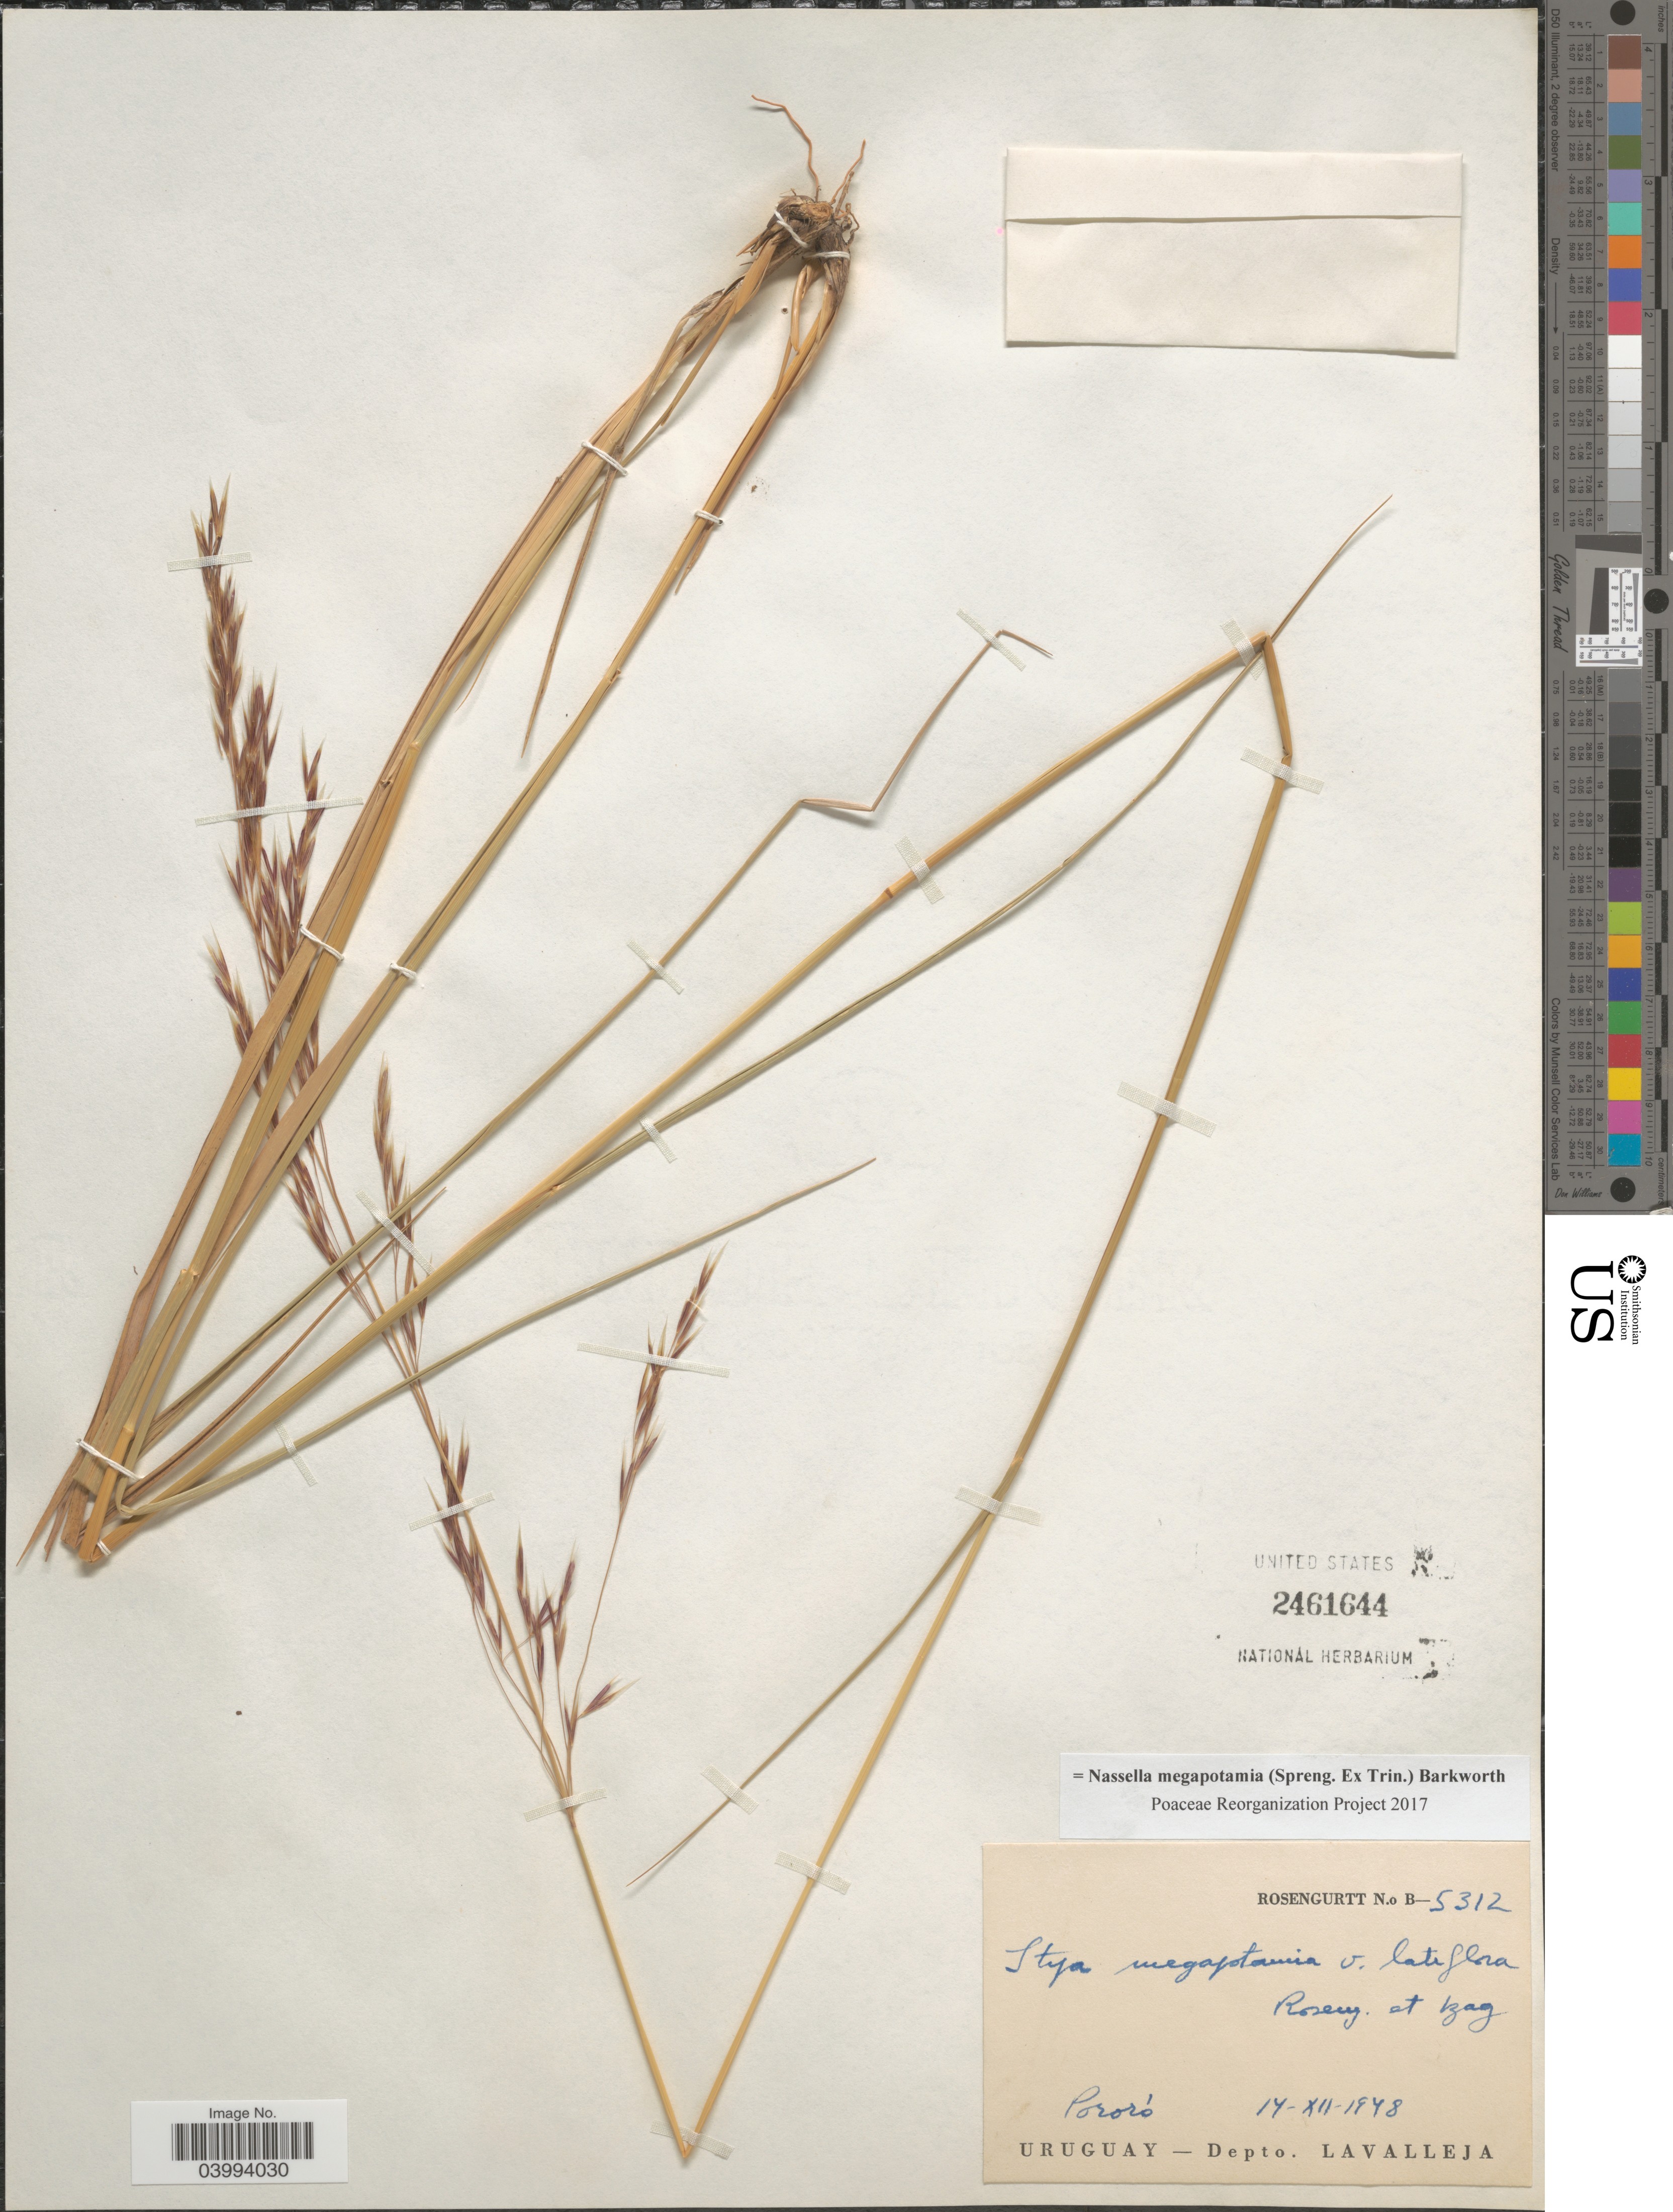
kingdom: Plantae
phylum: Tracheophyta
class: Liliopsida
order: Poales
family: Poaceae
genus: Nassella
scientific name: Nassella megapotamia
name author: (Spreng. ex Trin.) Barkworth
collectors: Rosengurtt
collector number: B-5312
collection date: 1978-12-17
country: Uruguay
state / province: Lavalleja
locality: Pororó.Depto. Lavalleja.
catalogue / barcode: US 2461644